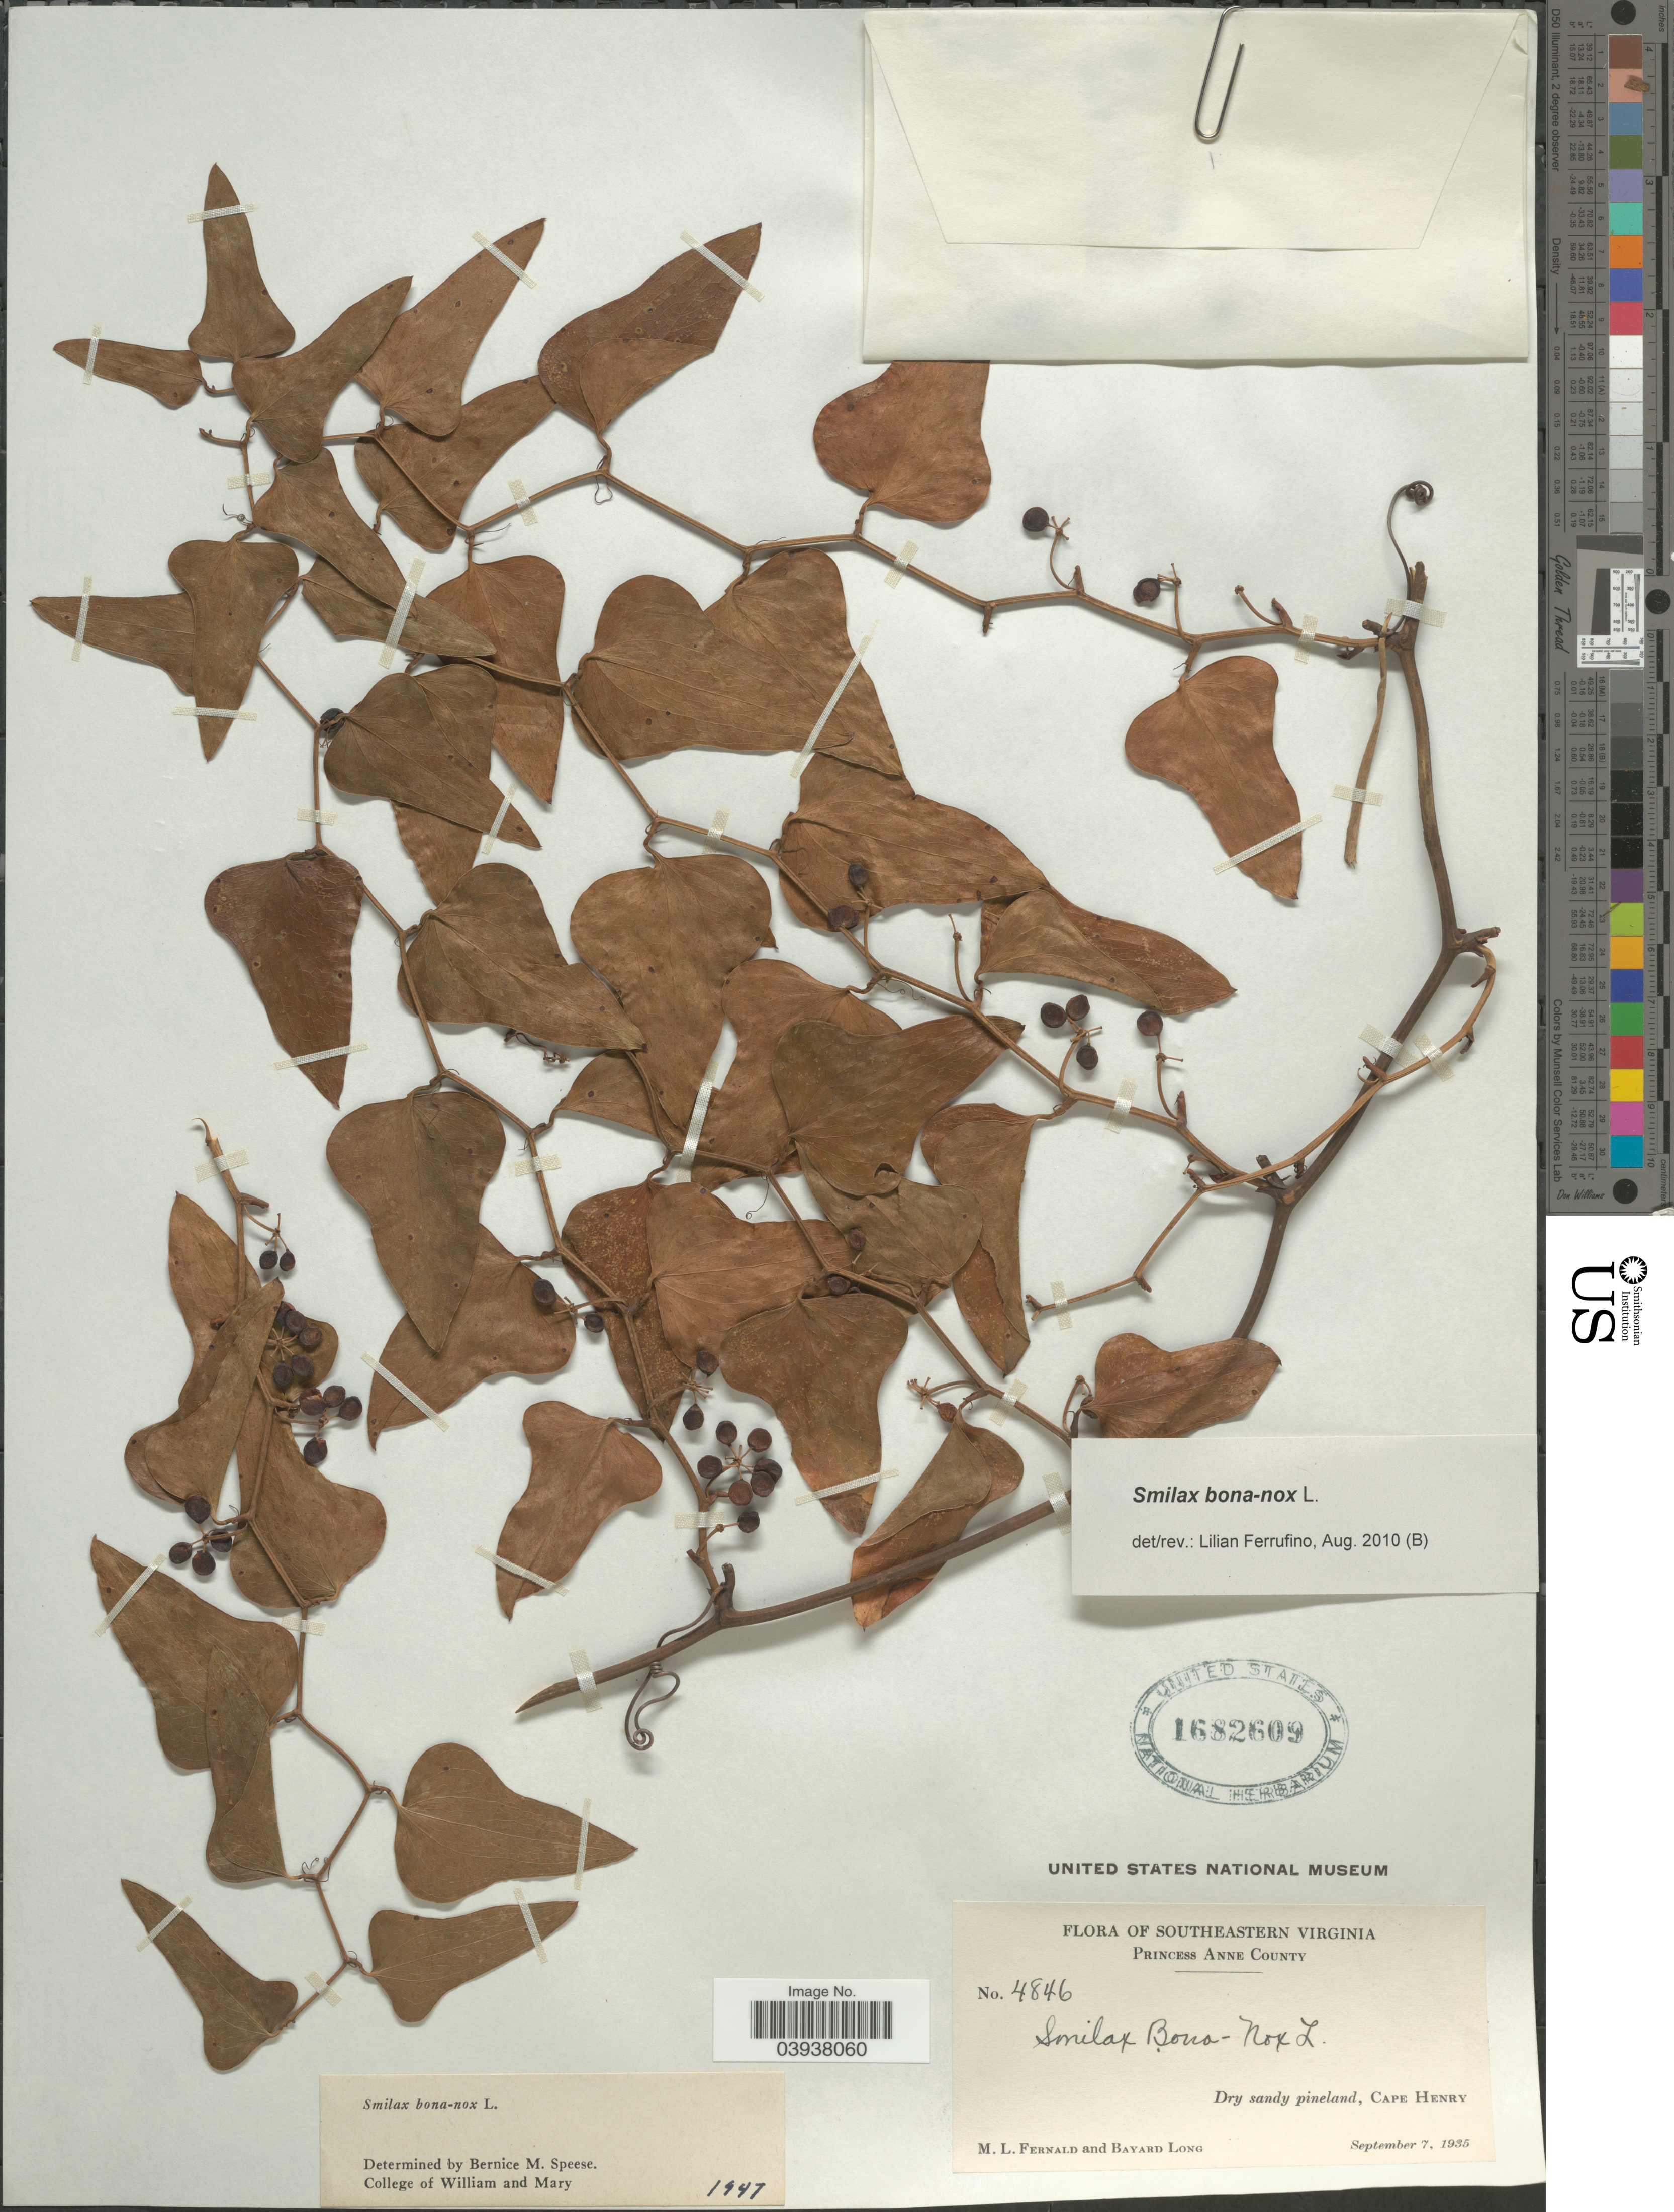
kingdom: Plantae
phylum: Tracheophyta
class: Liliopsida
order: Liliales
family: Smilacaceae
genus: Smilax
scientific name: Smilax bona-nox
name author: L.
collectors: M. L. Fernald & B. Long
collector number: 4846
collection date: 1935-09-07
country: United States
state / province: Virginia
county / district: City of Virginia Beach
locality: Southeastern Virginia. Princess Anne County. Dry sandy pineland, Cape Henry.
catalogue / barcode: US 1682609